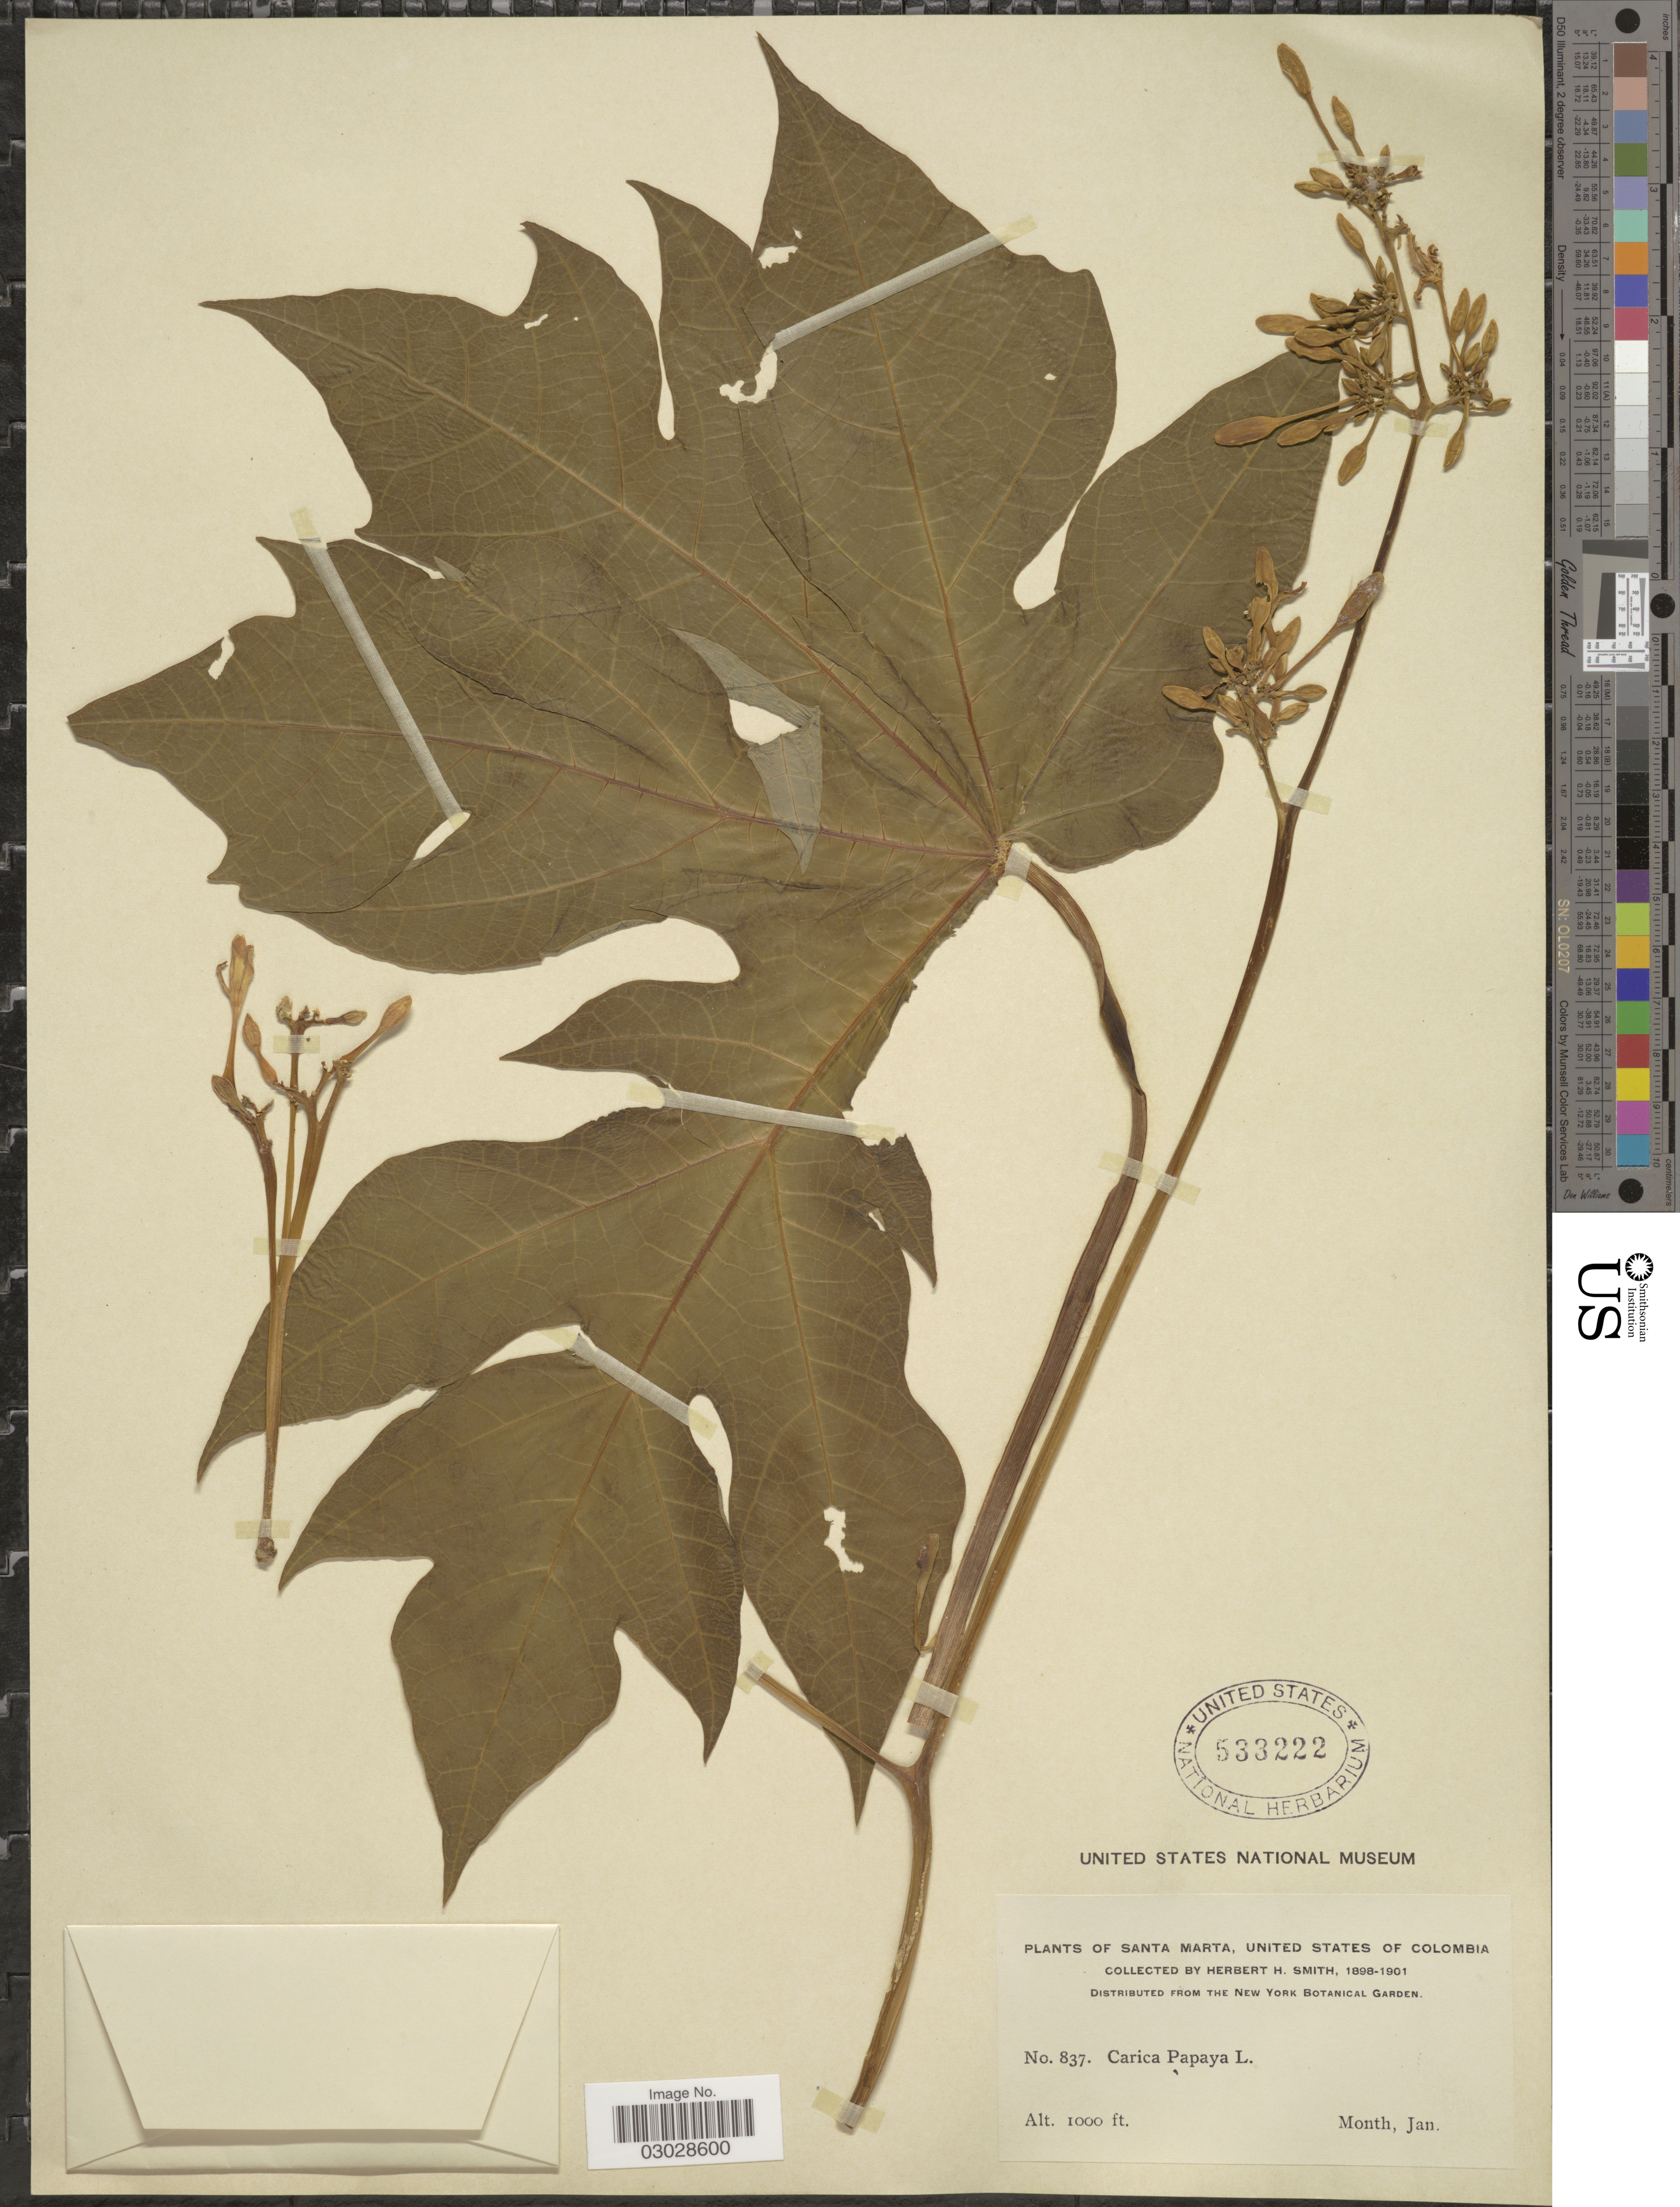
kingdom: Plantae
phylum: Tracheophyta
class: Magnoliopsida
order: Brassicales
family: Caricaceae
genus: Carica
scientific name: Carica papaya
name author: L.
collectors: Herbert H. Smith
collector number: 837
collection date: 1898/1901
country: Colombia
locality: Santa Marta, United States of Colombia.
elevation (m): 305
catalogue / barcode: US 533222